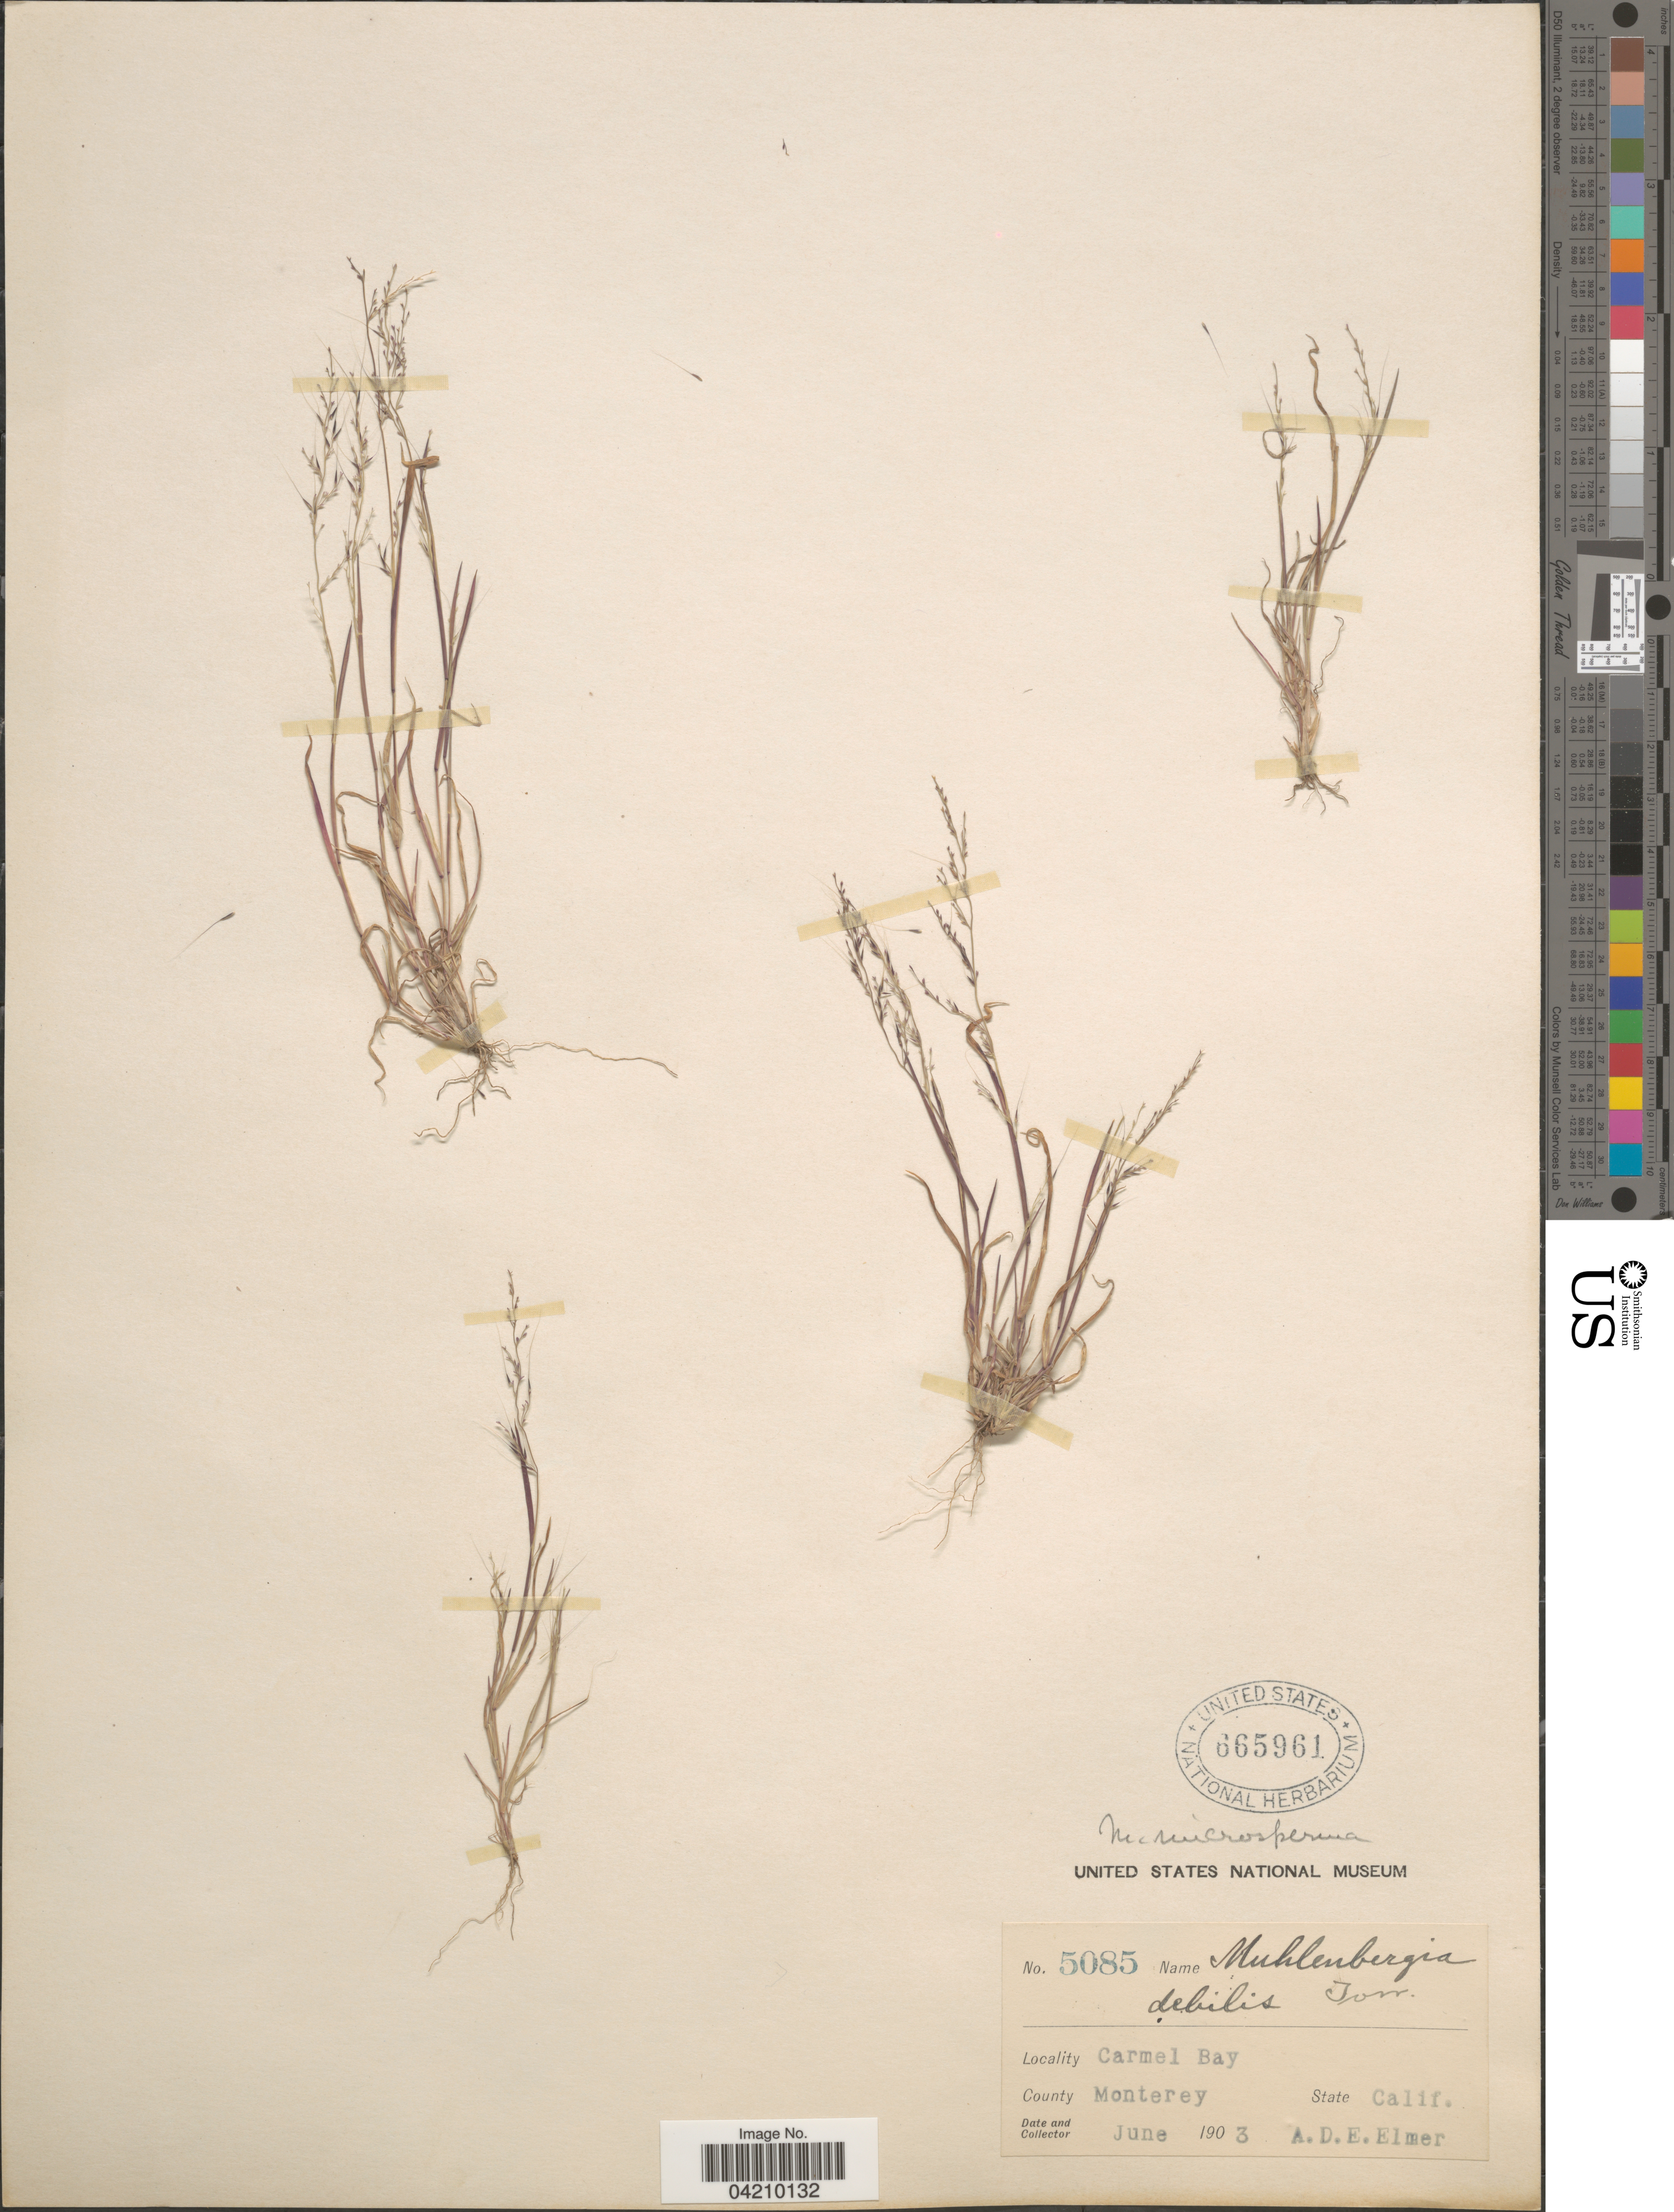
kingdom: Plantae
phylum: Tracheophyta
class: Liliopsida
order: Poales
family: Poaceae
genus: Muhlenbergia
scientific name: Muhlenbergia microsperma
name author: (DC.) Kunth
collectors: A. D. E. Elmer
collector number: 5085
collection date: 1903-06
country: United States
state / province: California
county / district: Monterey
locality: Carmel Bay. County Monterey.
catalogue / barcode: US 665961